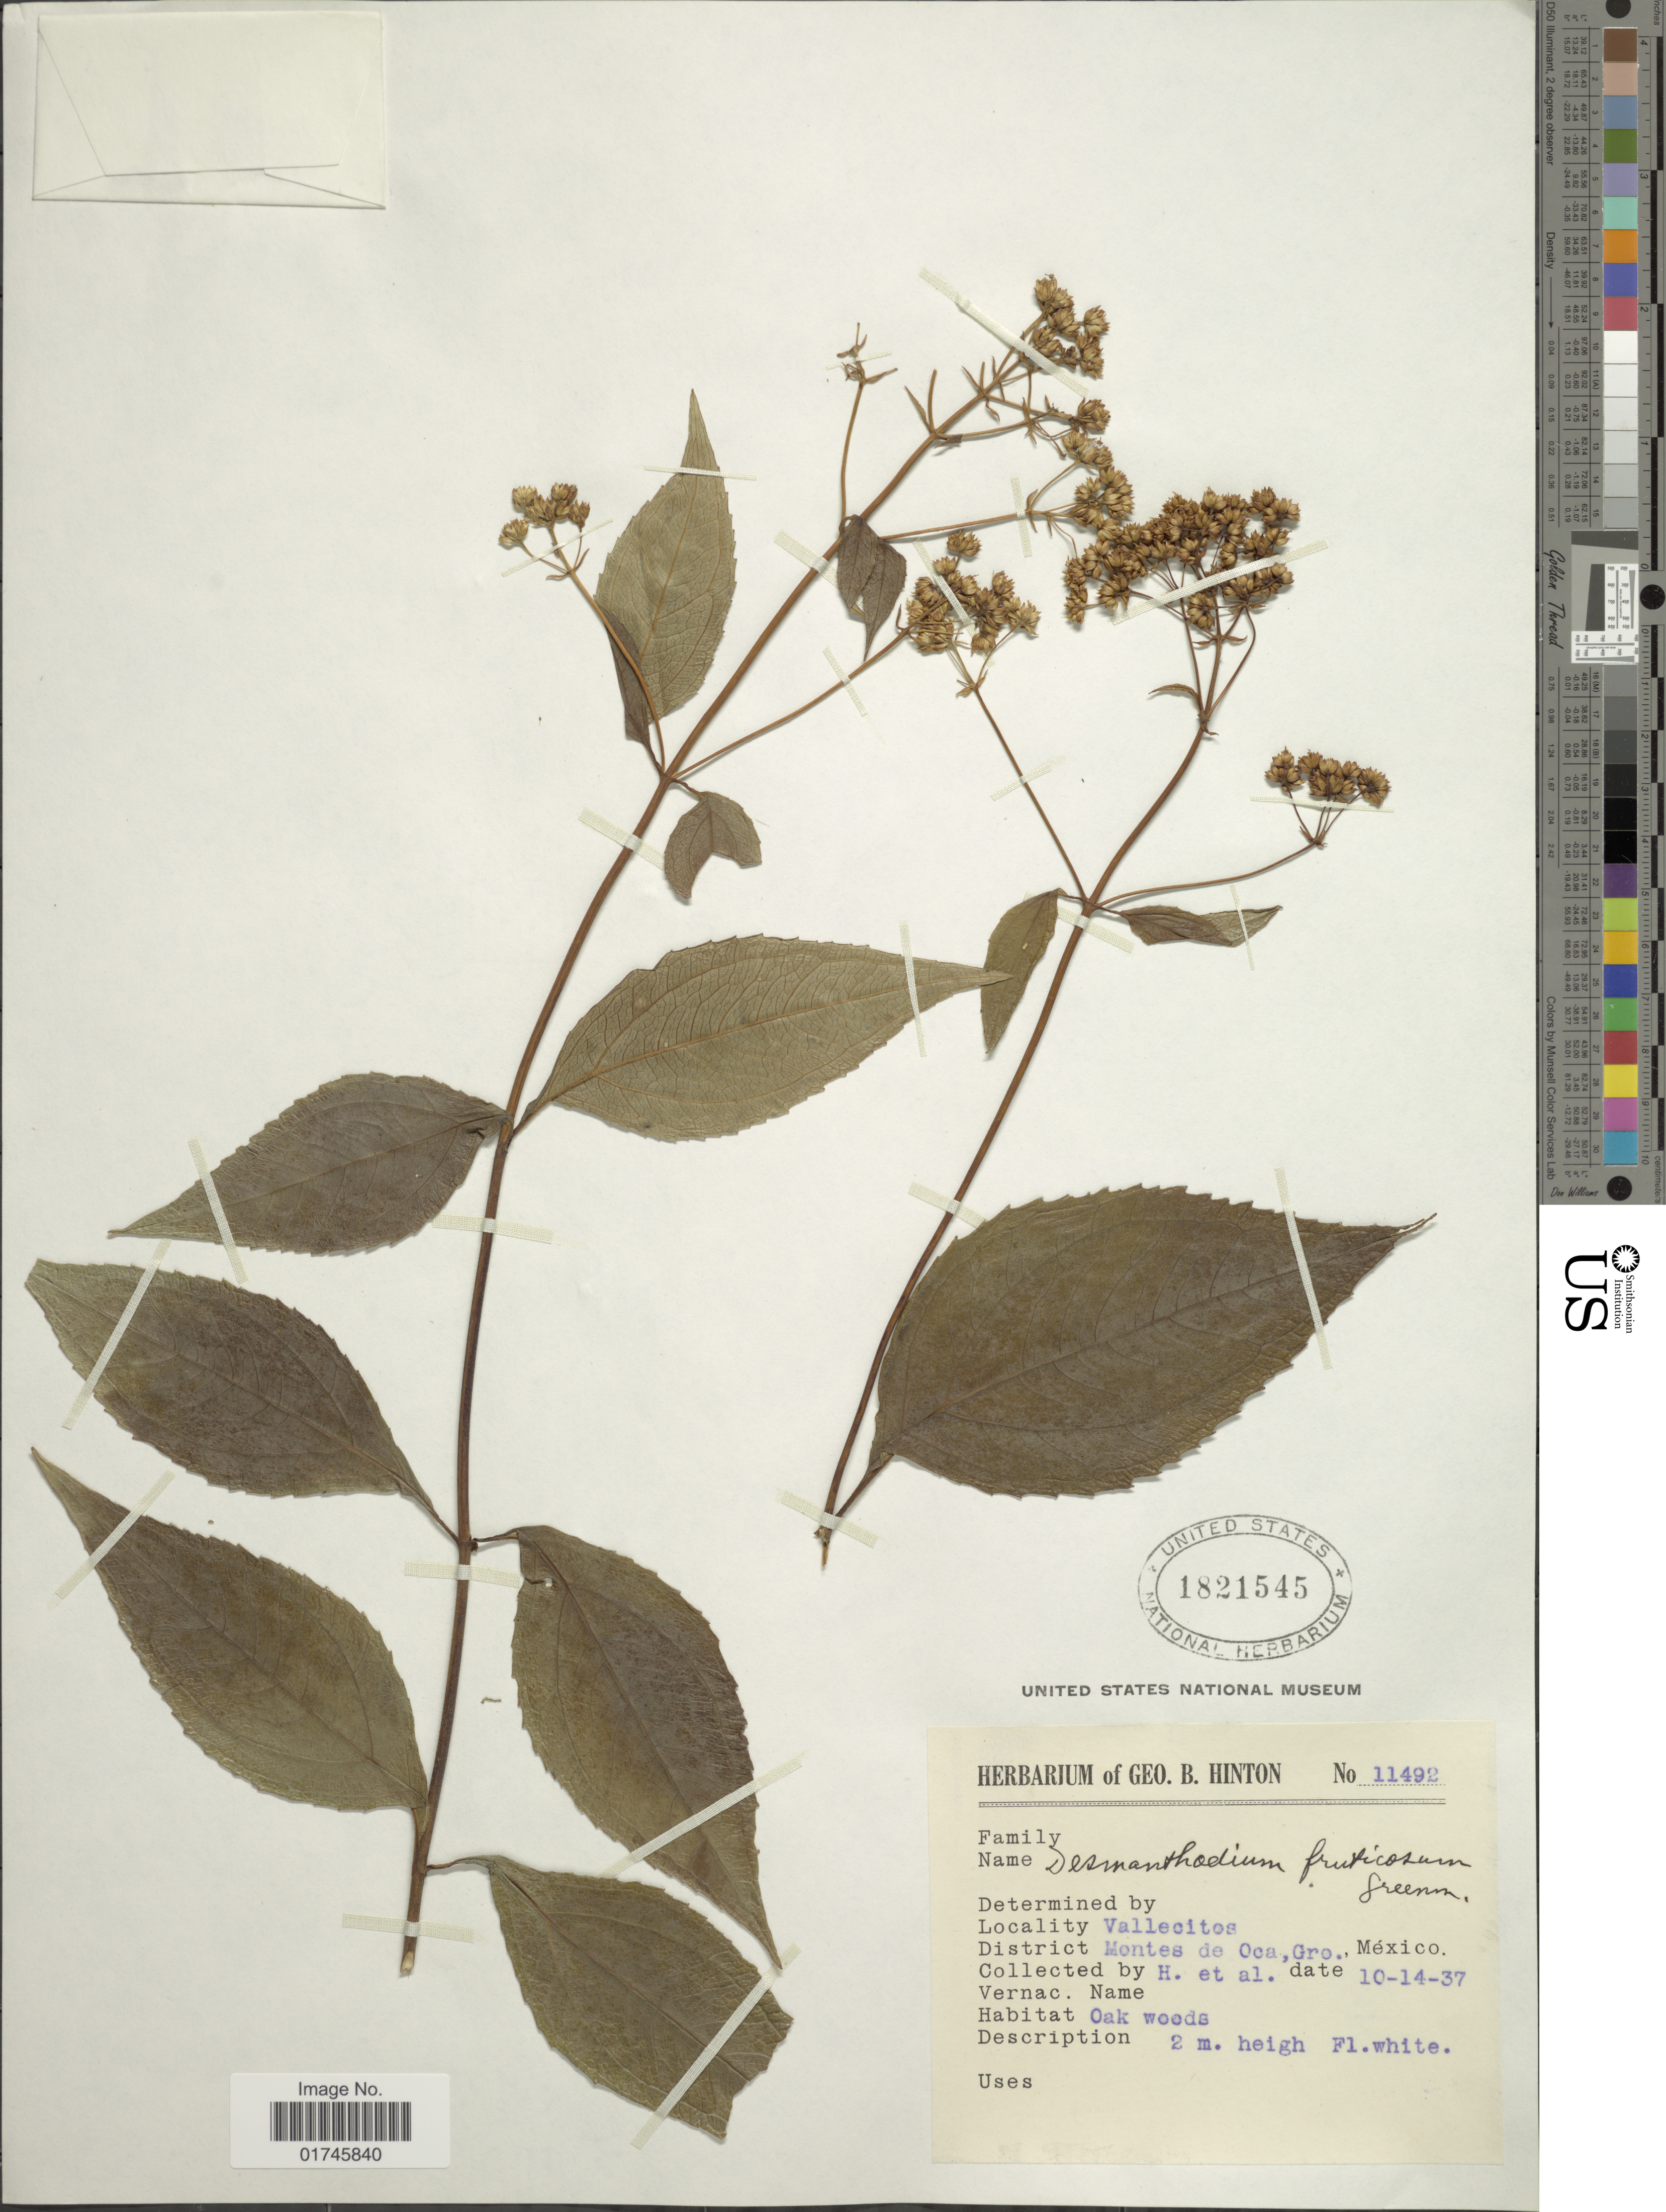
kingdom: Plantae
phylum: Tracheophyta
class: Magnoliopsida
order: Asterales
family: Asteraceae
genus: Desmanthodium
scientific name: Desmanthodium fruticosum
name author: Greenm.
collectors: G. B. Hinton & et al.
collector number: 11492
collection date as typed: Transcribed d/m/y: 14/10/37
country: Mexico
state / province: Guerrero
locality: Vallecitos, Montes de Oca, Gro, Mexico.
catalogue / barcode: US 1821545